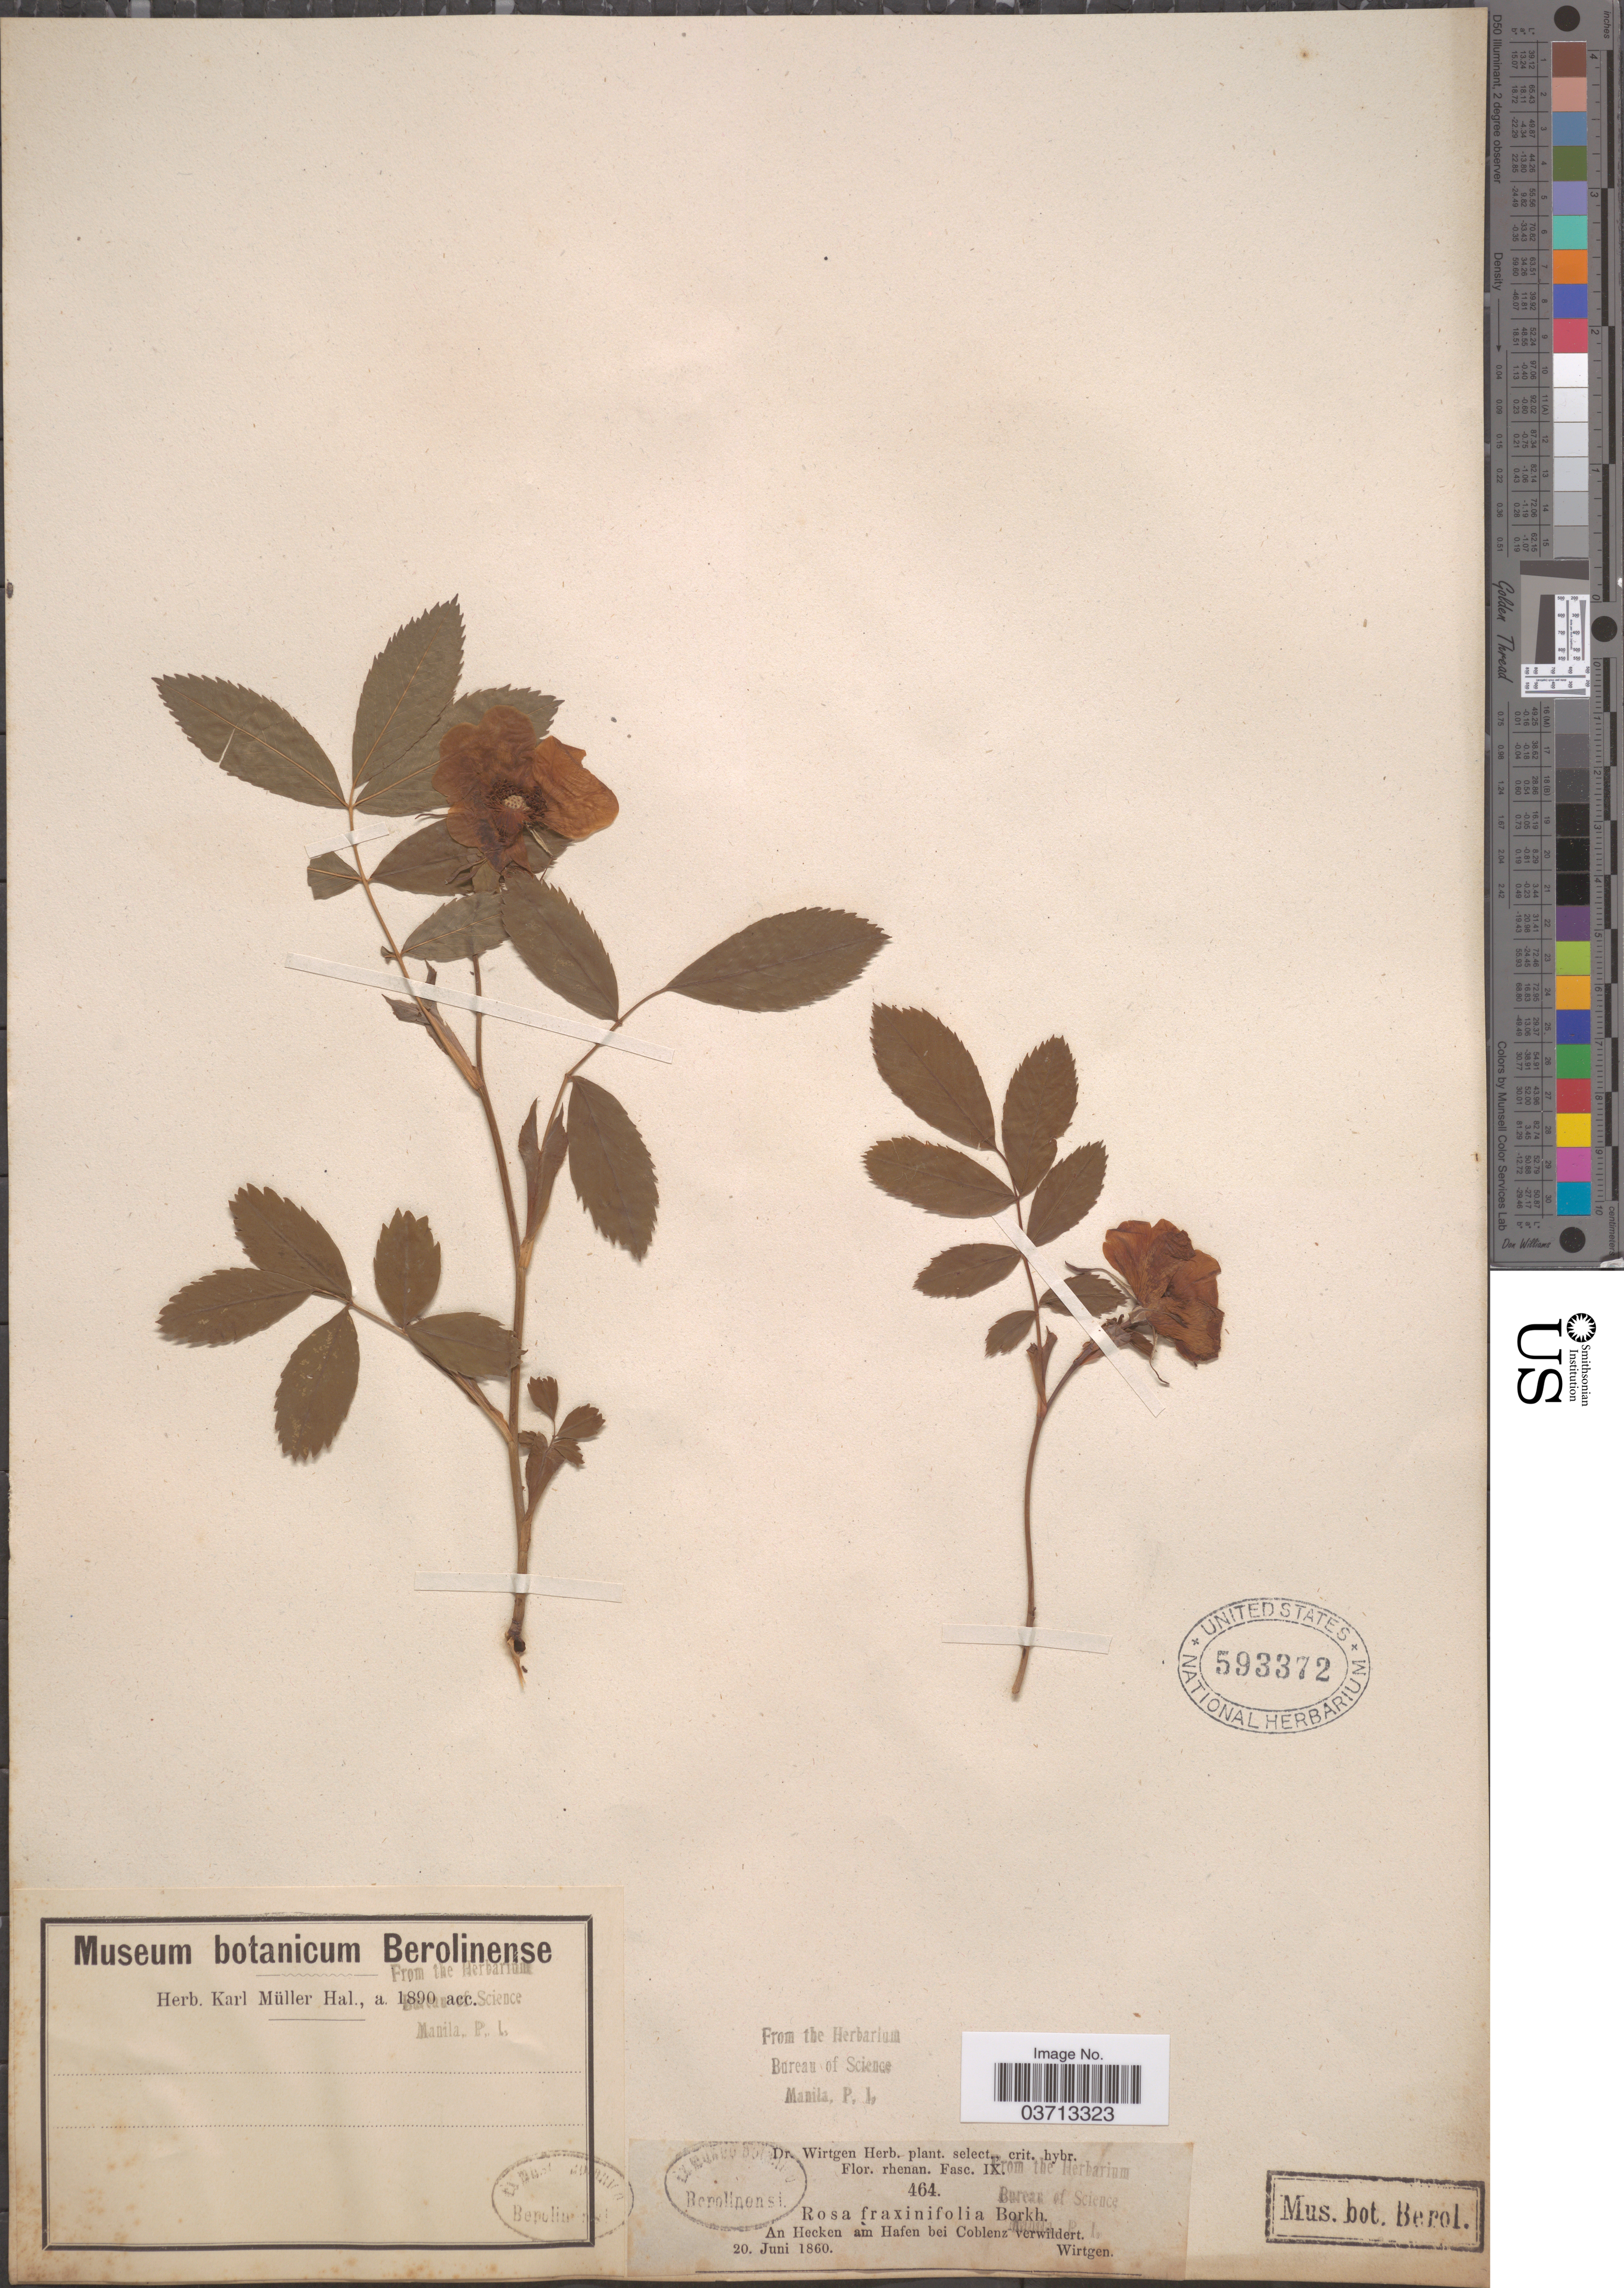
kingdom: Plantae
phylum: Tracheophyta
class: Magnoliopsida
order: Rosales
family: Rosaceae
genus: Rosa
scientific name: Rosa fraxinifolia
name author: Borkh.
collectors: Wirtgen, --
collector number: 464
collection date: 1860-06-20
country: Germany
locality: An Hecken am Hafen bei Coblenz verwildert.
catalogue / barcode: US 593372